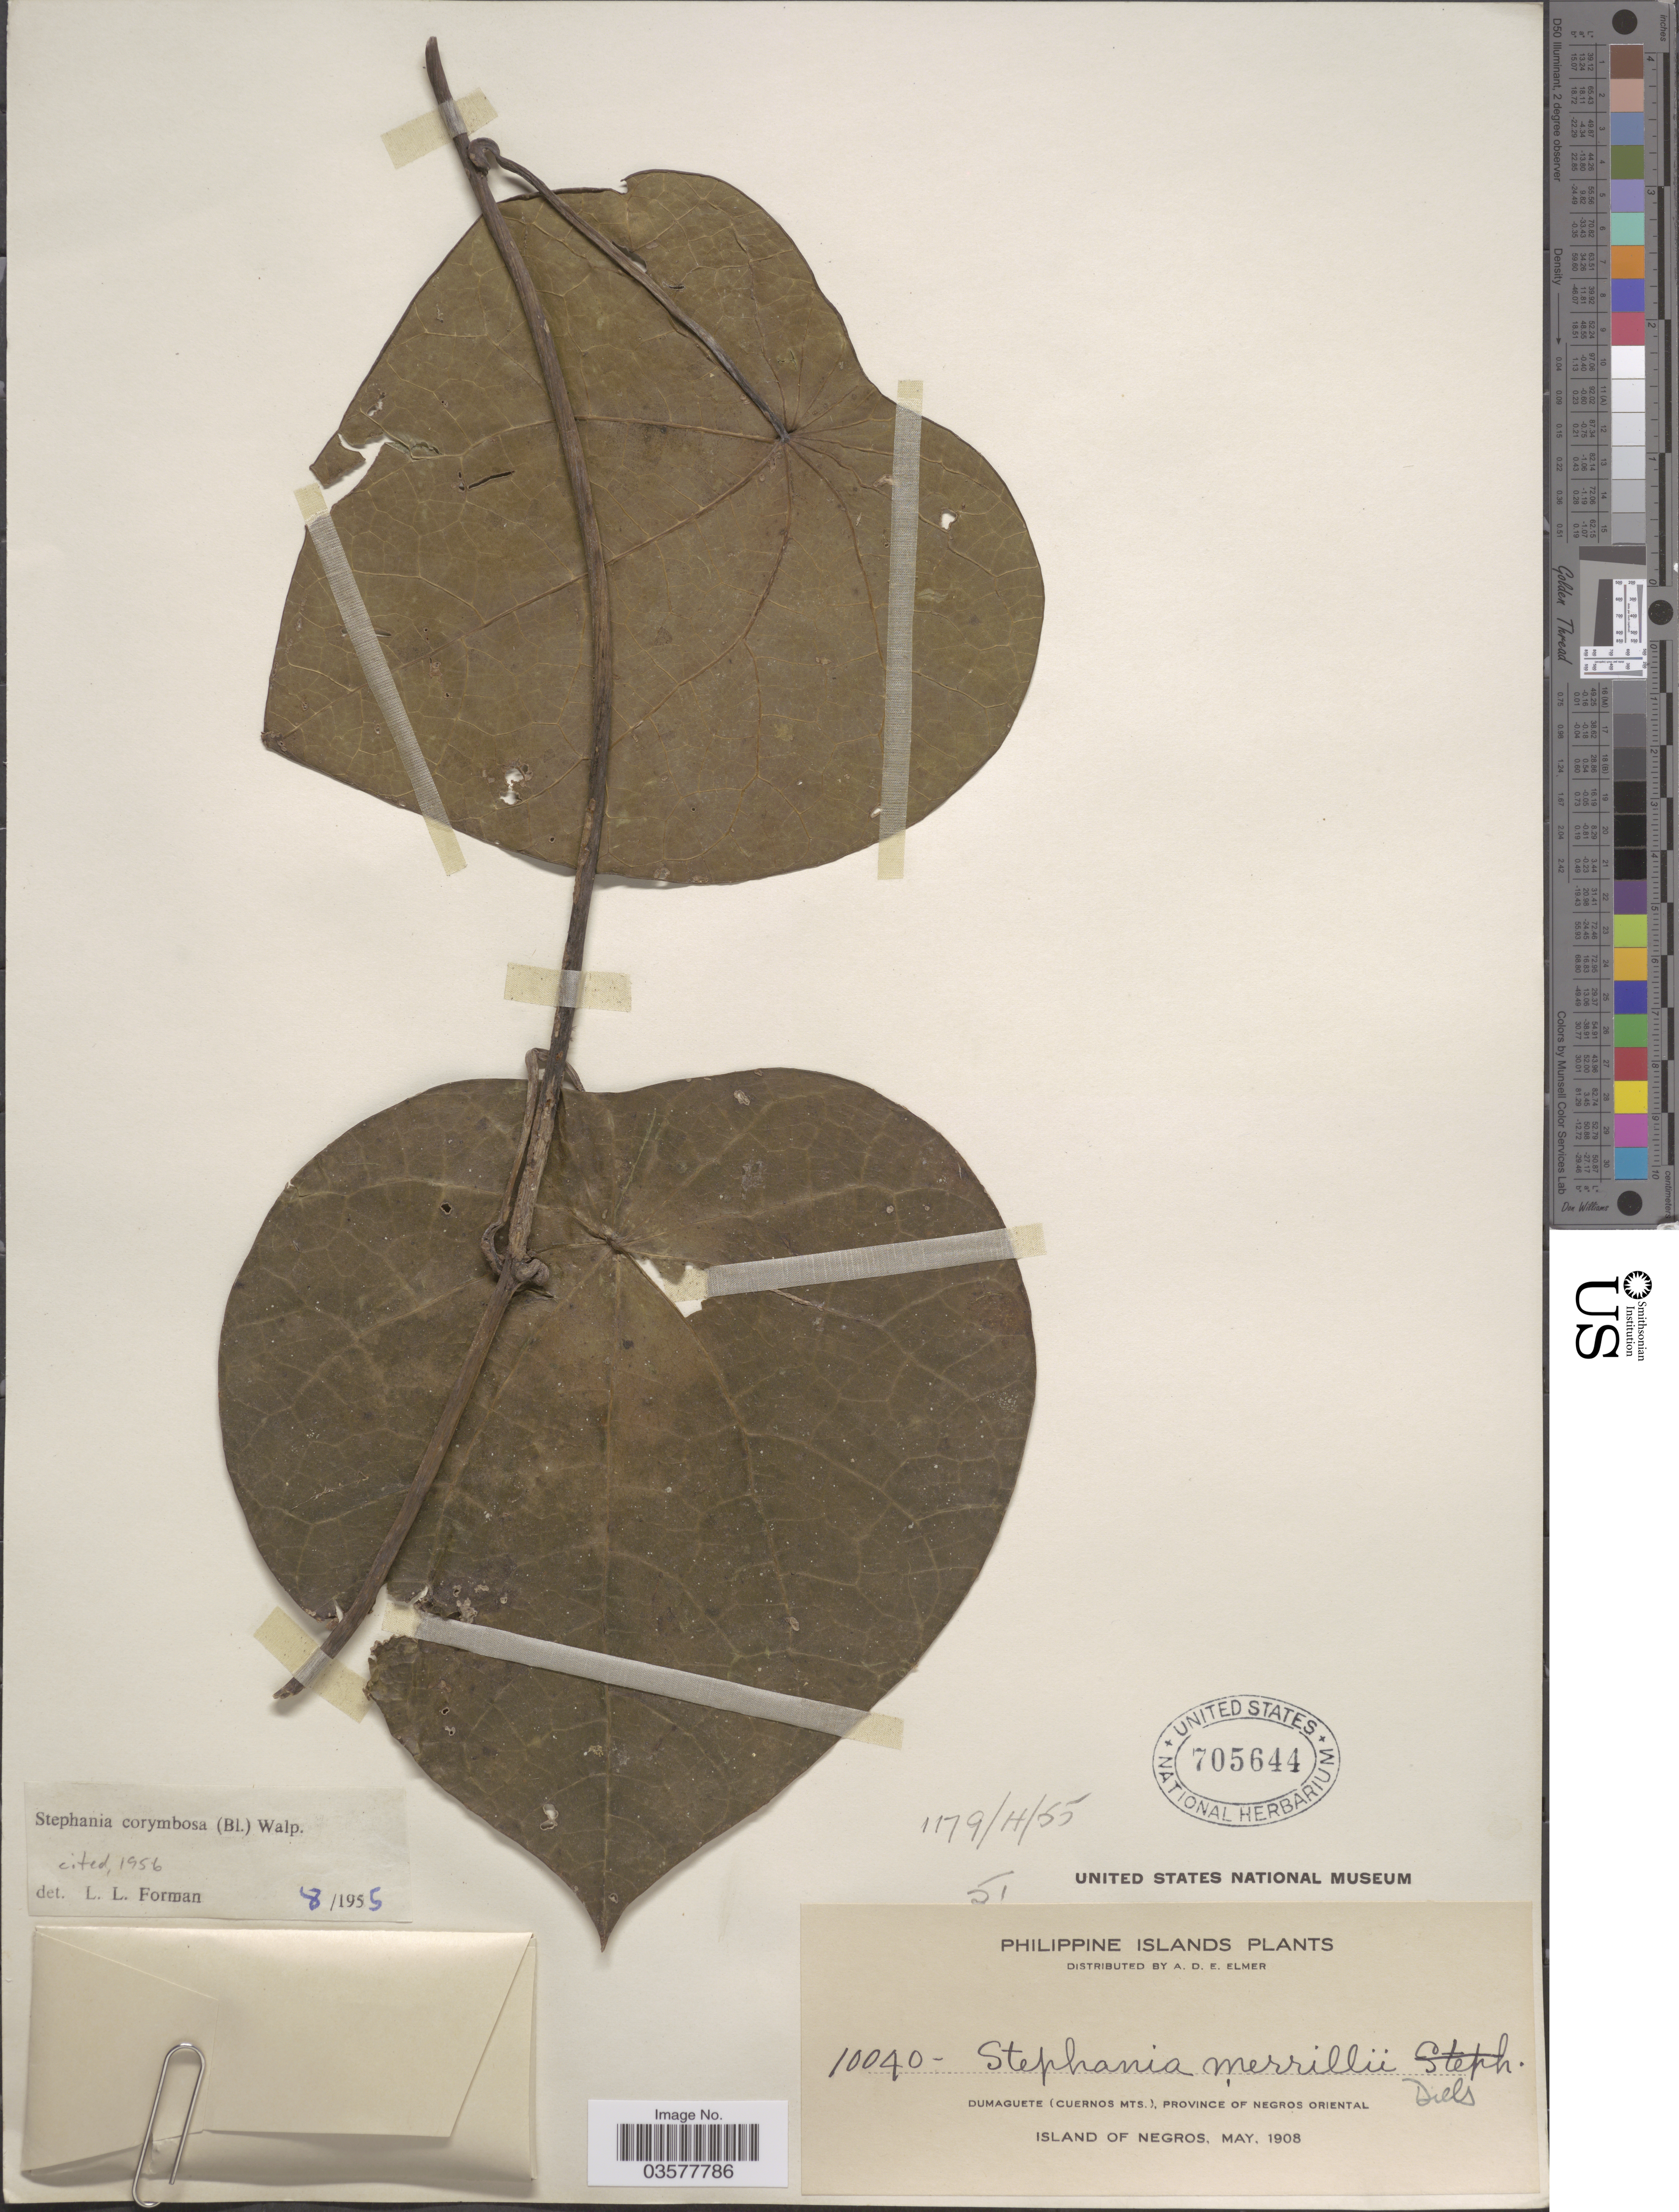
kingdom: Plantae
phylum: Tracheophyta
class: Magnoliopsida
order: Ranunculales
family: Menispermaceae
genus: Stephania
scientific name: Stephania corymbosa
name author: (Blume) Walp.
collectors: A. D. E. Elmer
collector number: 10040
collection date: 1908-05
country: Philippines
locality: Philippine Islands. Dumaguete (Cuernos Mts.), Province of Negros Oriental. Island of Negros.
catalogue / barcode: US 705644